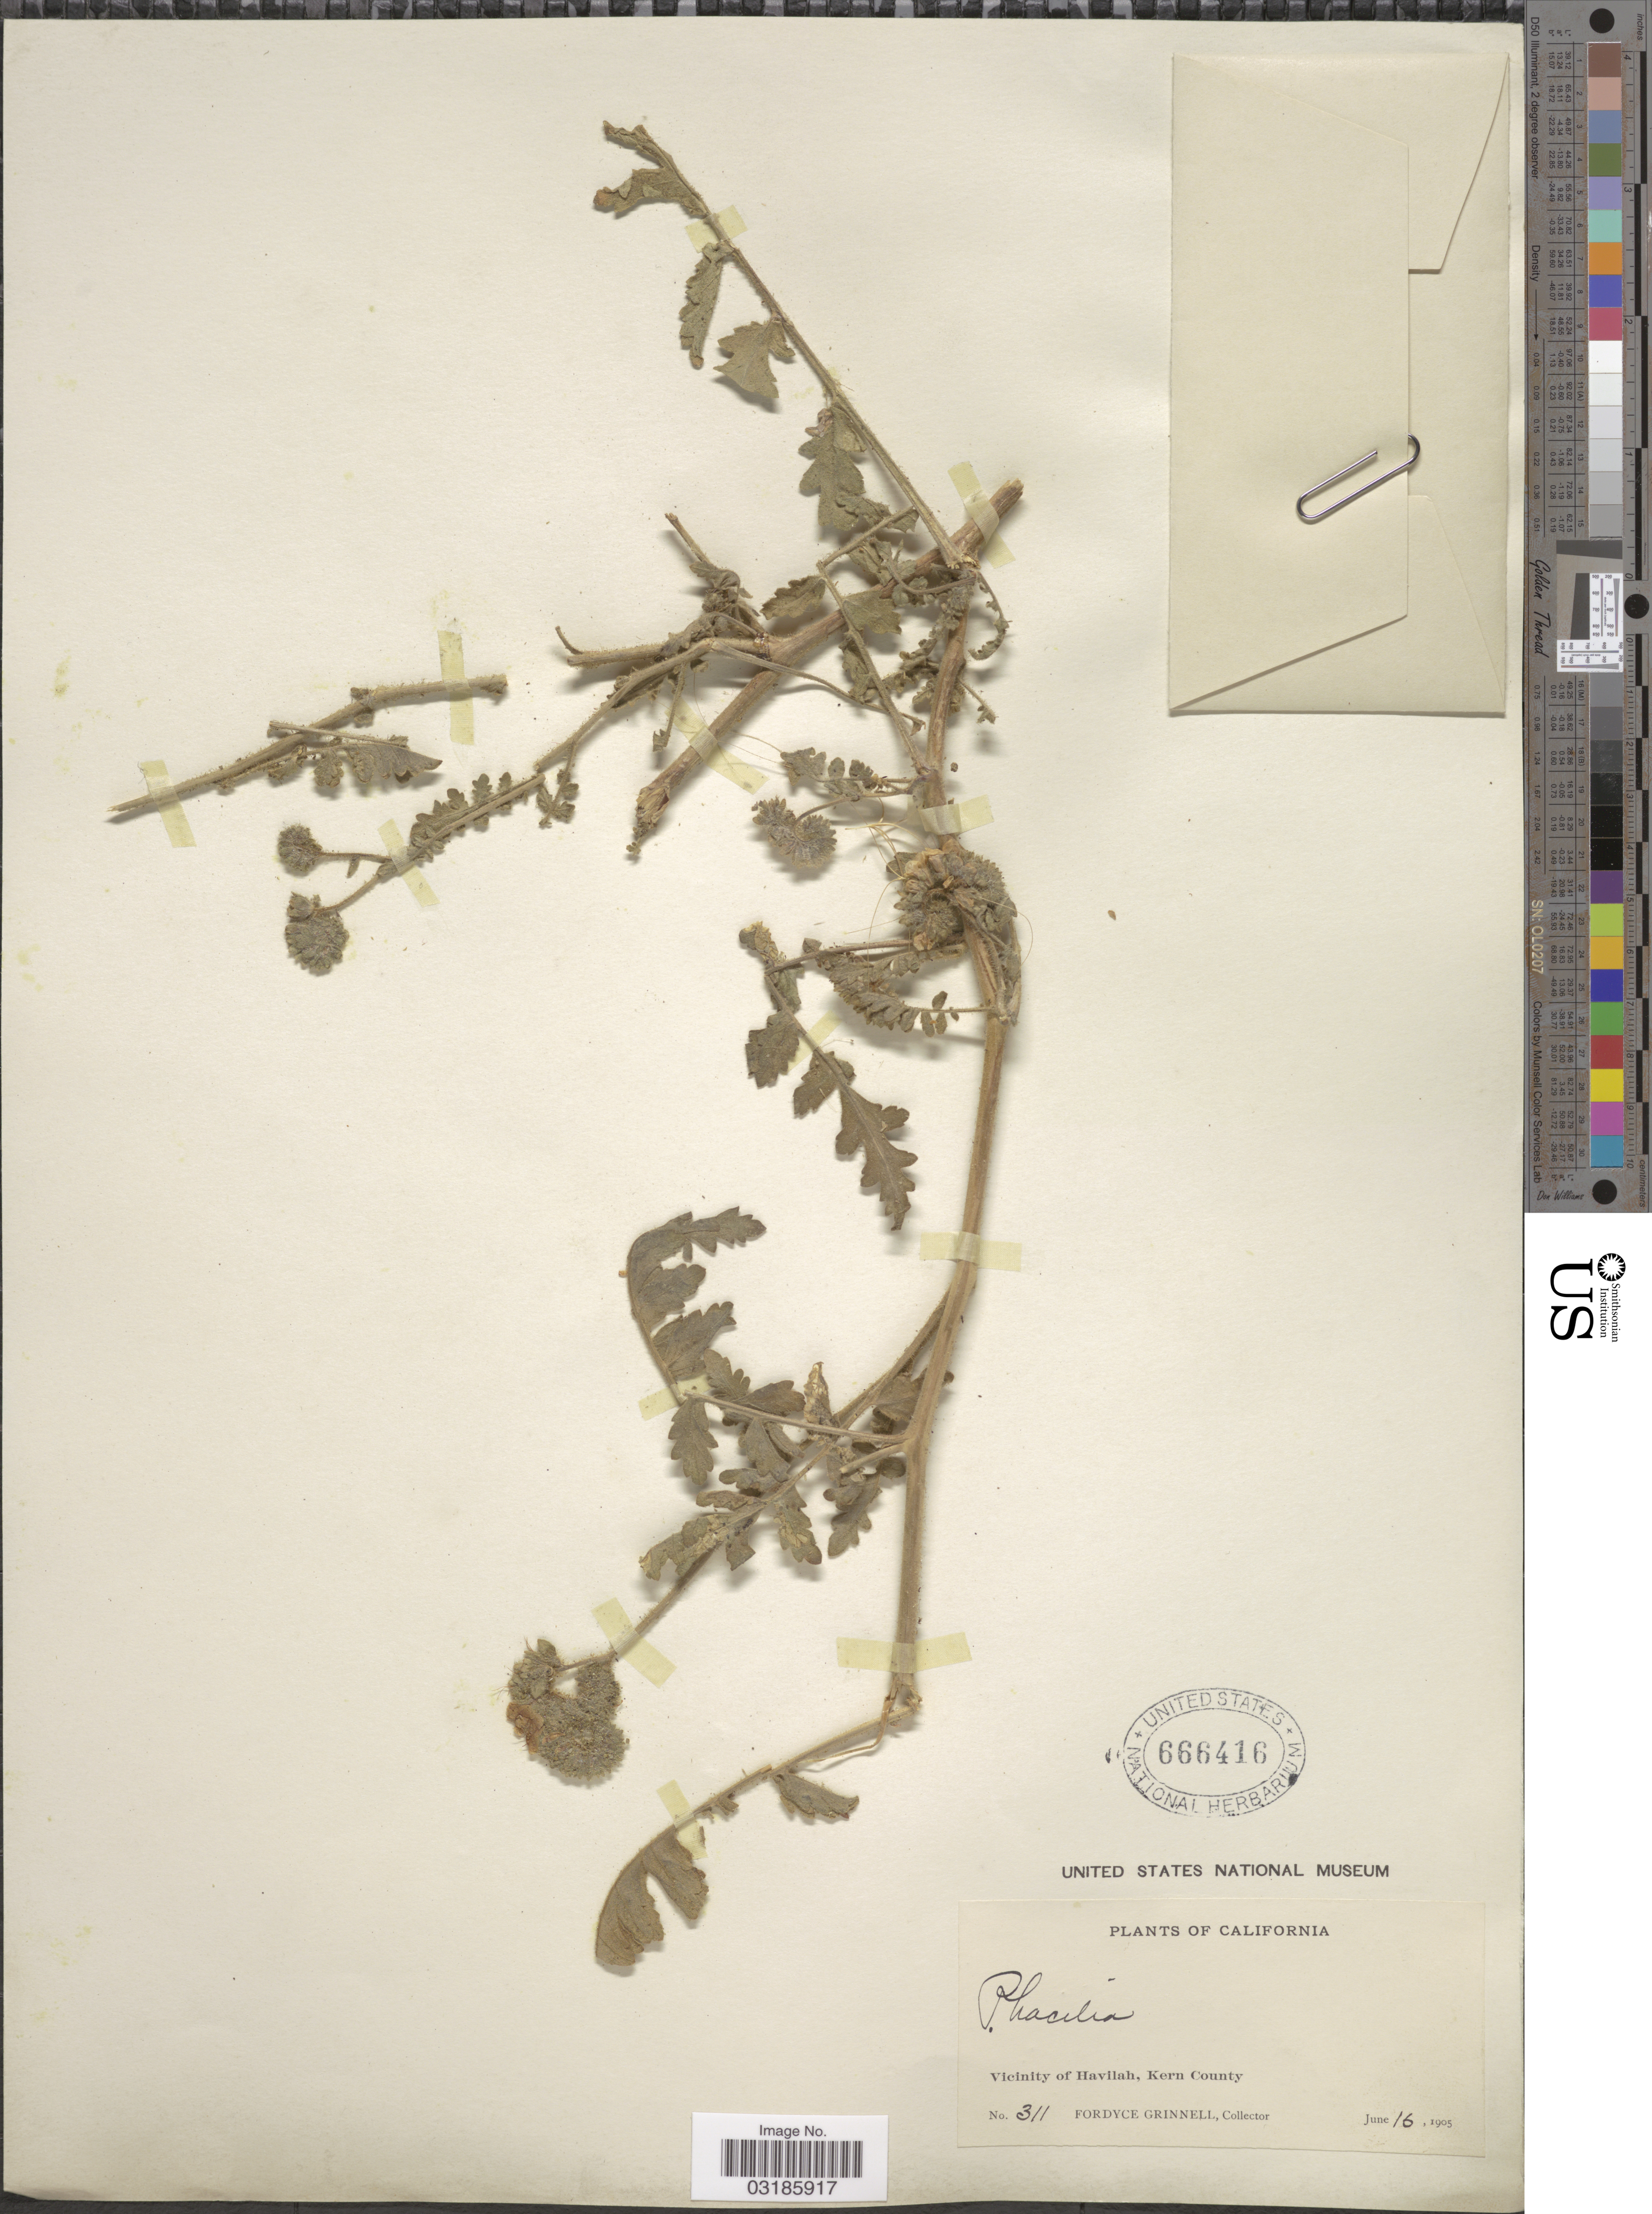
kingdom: Plantae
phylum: Tracheophyta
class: Magnoliopsida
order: Boraginales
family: Hydrophyllaceae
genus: Phacelia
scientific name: Phacelia ramosissima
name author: Douglas ex Lehm.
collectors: F. Grinnell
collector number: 311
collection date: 1905-06-16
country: United States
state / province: California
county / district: Kern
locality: Vicinity of Havilah, Kern County.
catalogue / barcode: US 666416